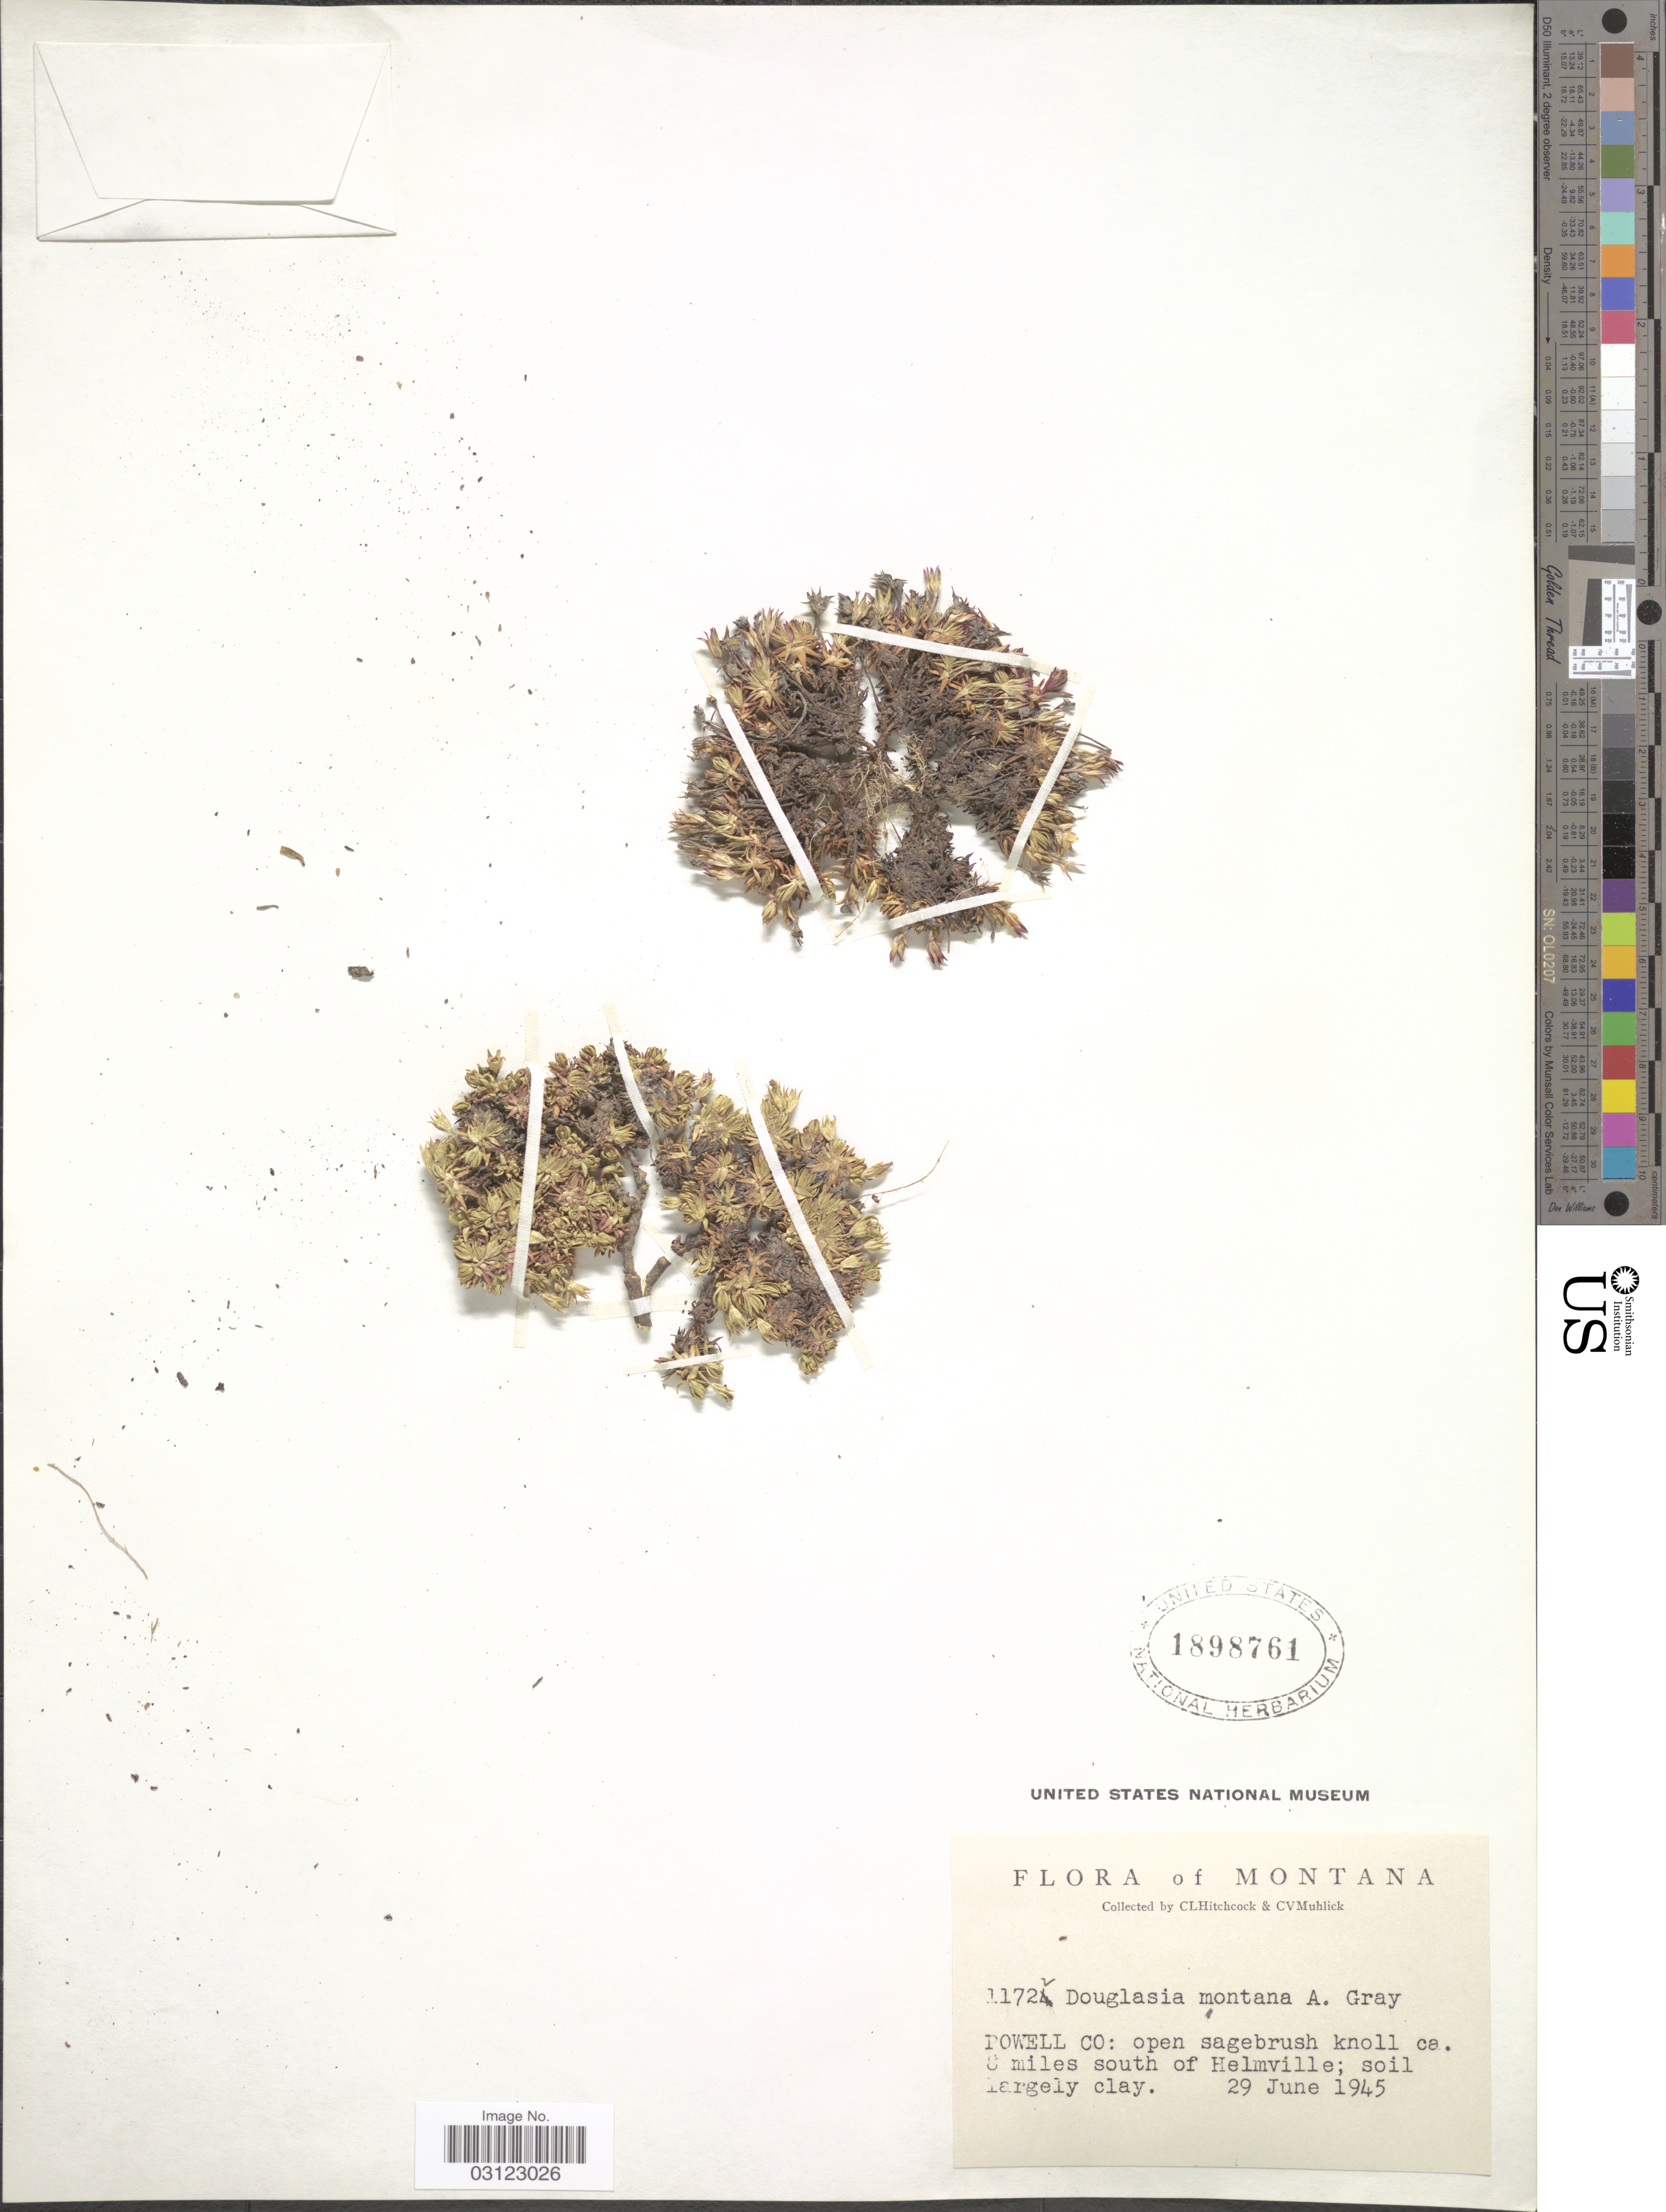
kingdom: Plantae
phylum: Tracheophyta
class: Magnoliopsida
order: Ericales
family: Primulaceae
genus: Douglasia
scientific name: Douglasia montana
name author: A. Gray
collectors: C. L. Hitchcock & C. V. Muhlick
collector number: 11722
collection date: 1945-06-29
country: United States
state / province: Montana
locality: Powell Co: ca. 8 miles south of Helmville.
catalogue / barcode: US 1898761